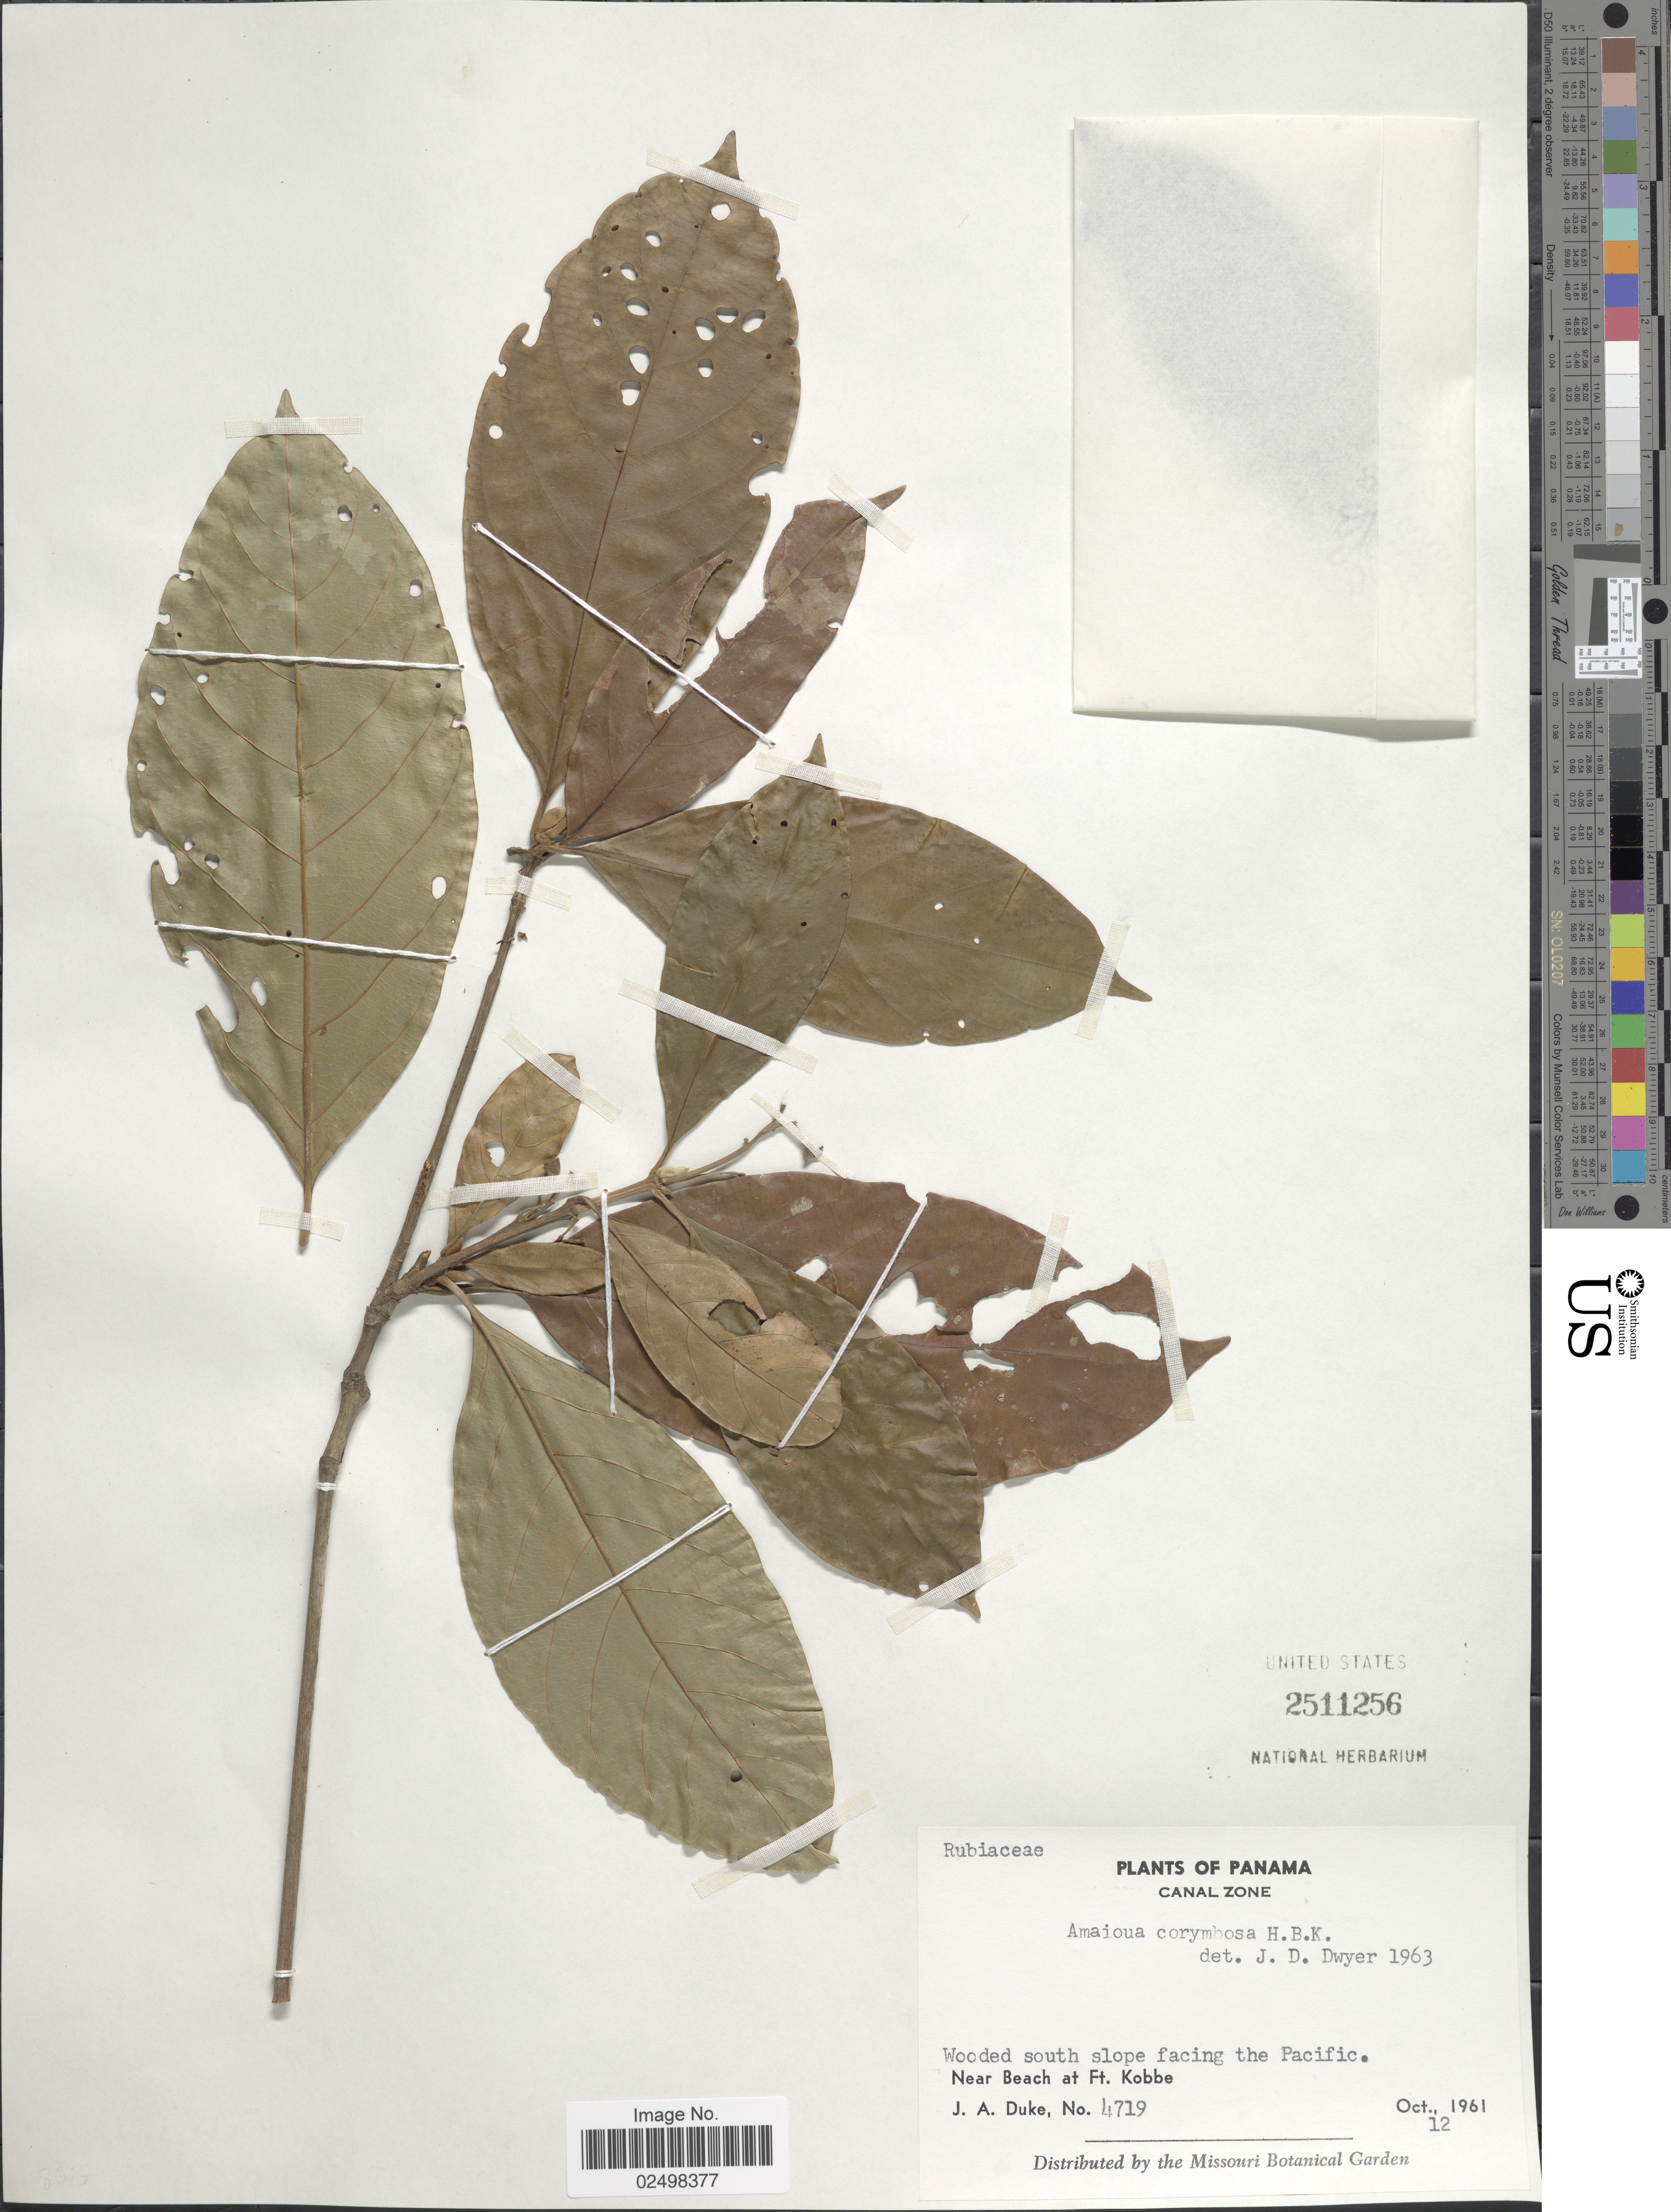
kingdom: Plantae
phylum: Tracheophyta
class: Magnoliopsida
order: Gentianales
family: Rubiaceae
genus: Amaioua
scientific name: Amaioua corymbosa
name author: Kunth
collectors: J. A. Duke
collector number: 4719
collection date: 1961-10-12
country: Panama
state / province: Colón / Panamá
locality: Canal Zone. Wooded south slope facing the Pacific. Near Beach at Ft. Kobbe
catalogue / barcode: US 2511256